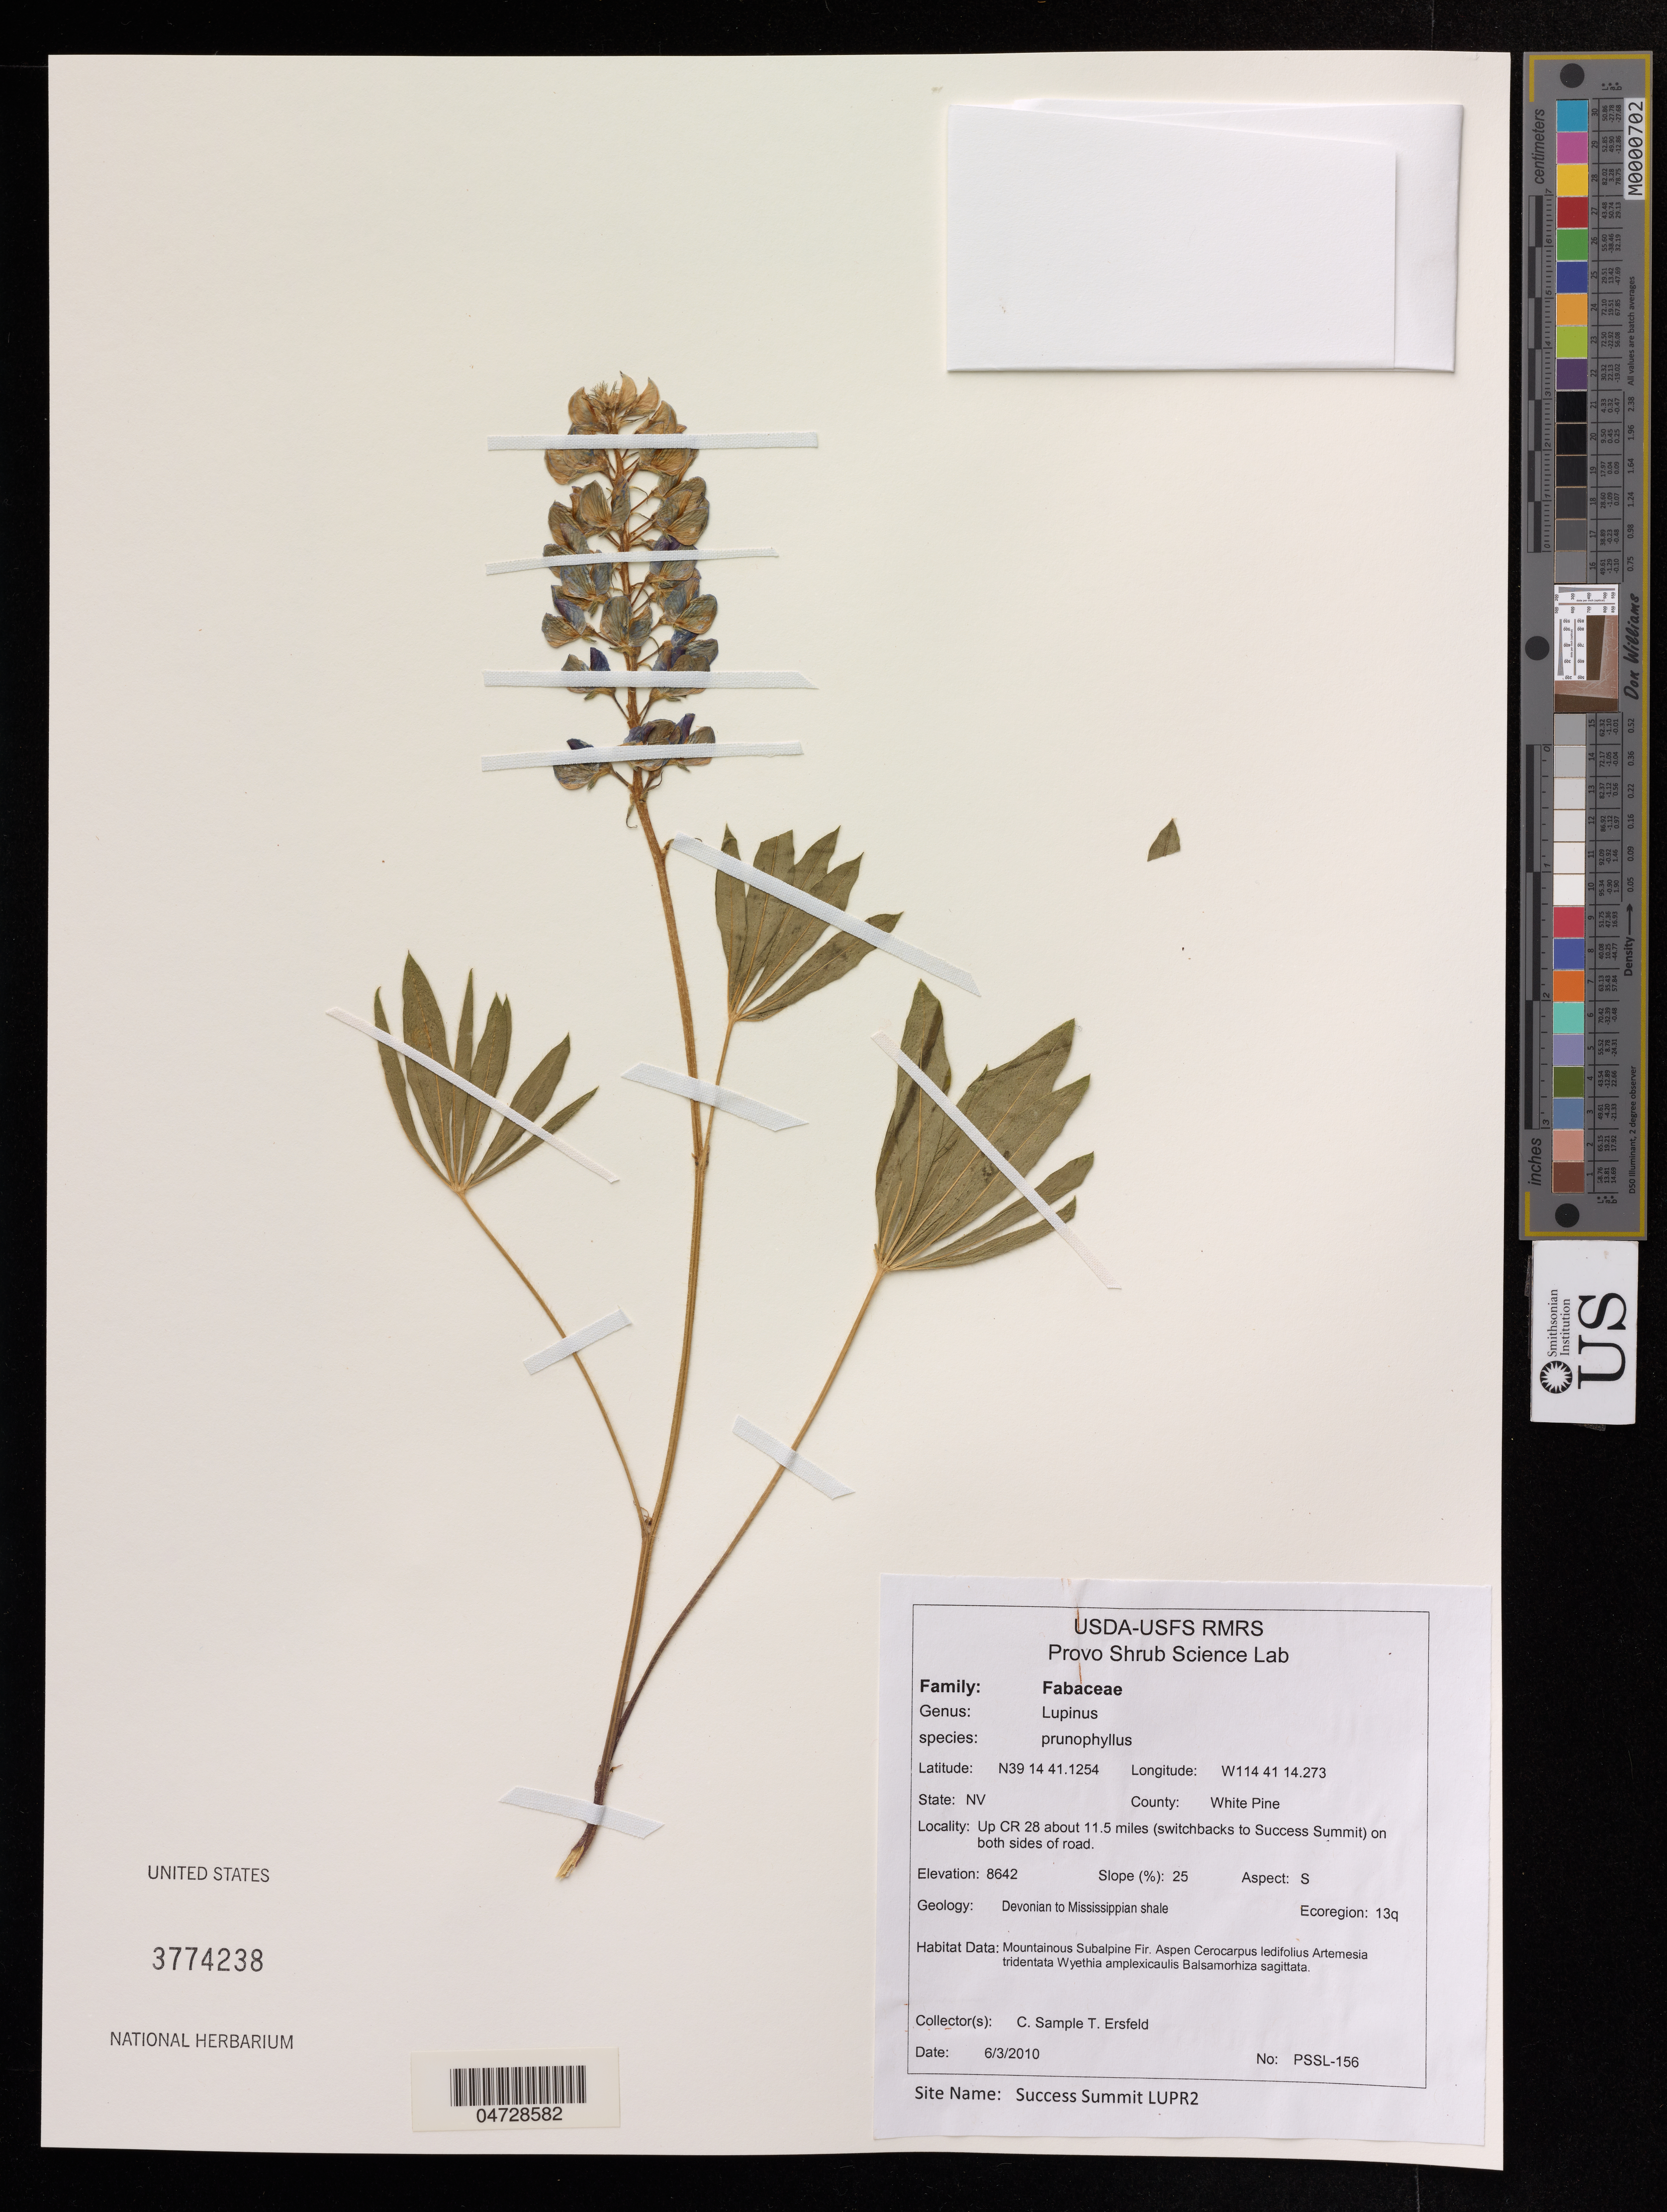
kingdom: Plantae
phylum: Tracheophyta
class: Magnoliopsida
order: Fabales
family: Fabaceae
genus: Lupinus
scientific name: Lupinus prunophilus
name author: M.E. Jones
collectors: C. Sample & T. Ersfeld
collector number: PSSL-156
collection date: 2010-03-06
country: United States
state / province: Nevada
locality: White Pine, Up CR 28 about 11.5 miles.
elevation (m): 2634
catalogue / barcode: US 3774238